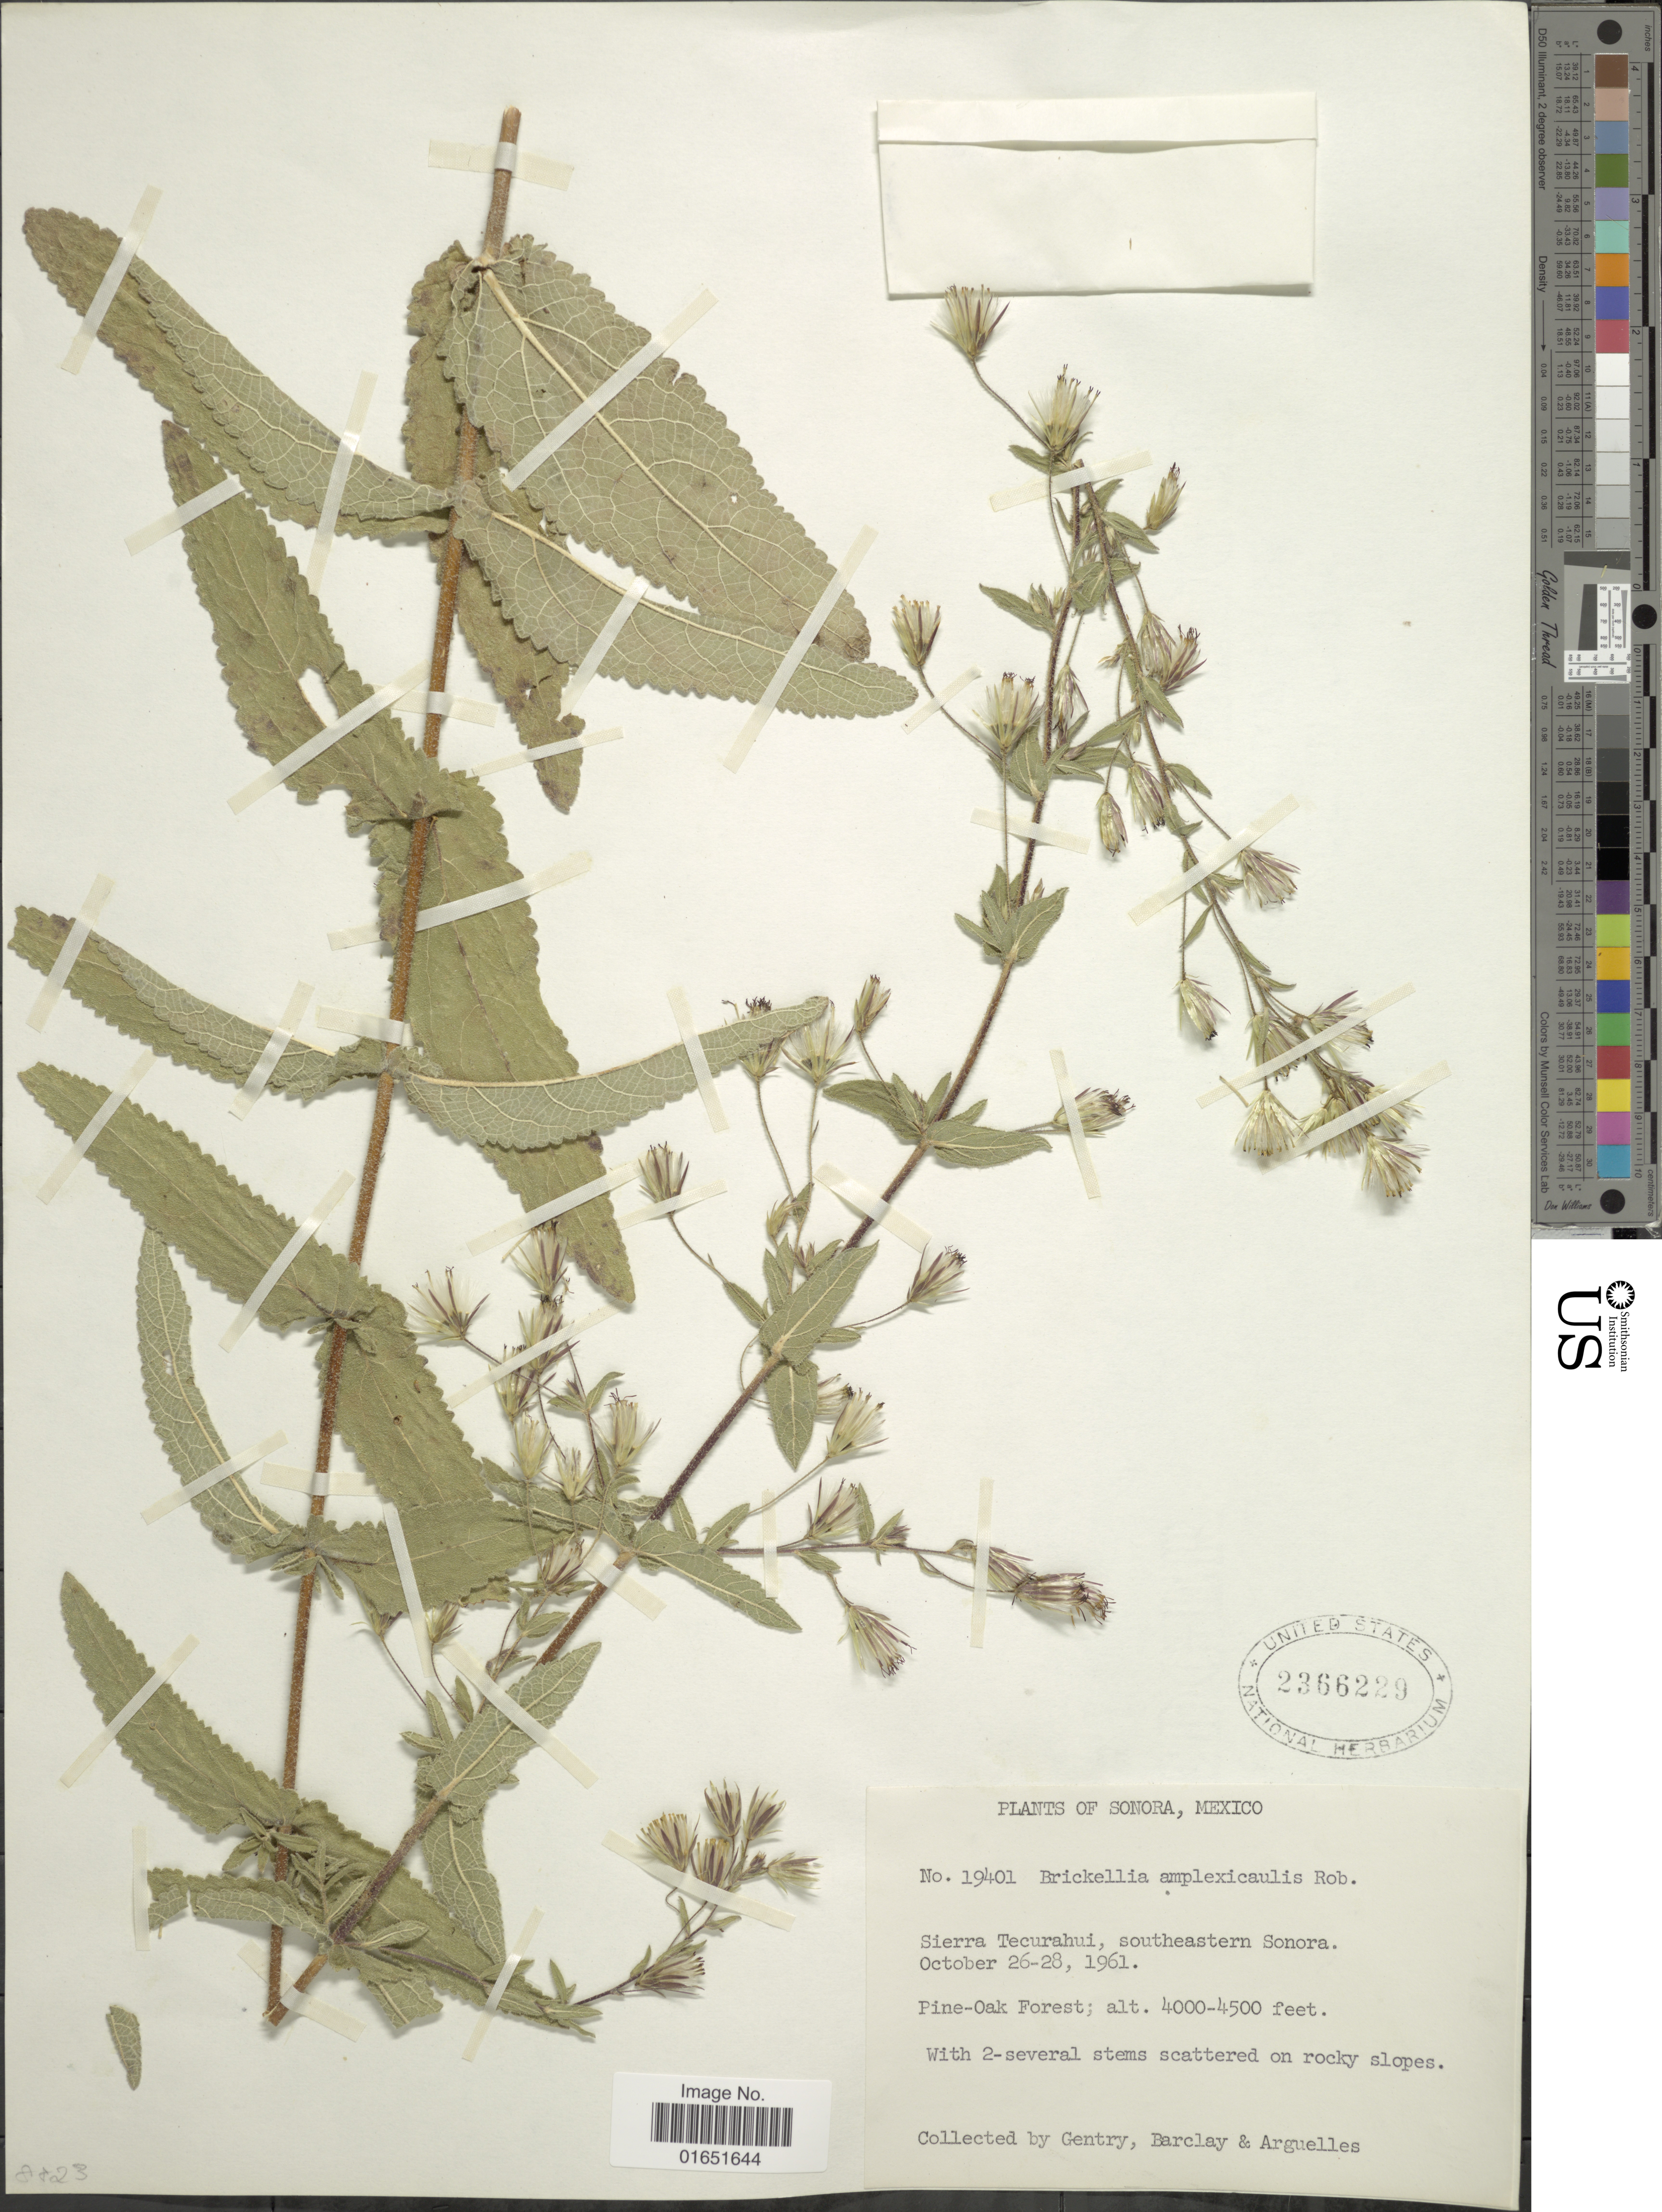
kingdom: Plantae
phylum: Tracheophyta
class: Magnoliopsida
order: Asterales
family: Asteraceae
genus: Brickellia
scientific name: Brickellia amplexicaulis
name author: B.L. Rob.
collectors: Gentry, --, -- Barclay & Arguelles, --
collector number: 19401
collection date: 1961-10-26/1961-10-28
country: Mexico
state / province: Sonora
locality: Sierra Tecurahui, southeastern Sonora. Pine-Oak Forest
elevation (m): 1219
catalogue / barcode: US 2366229